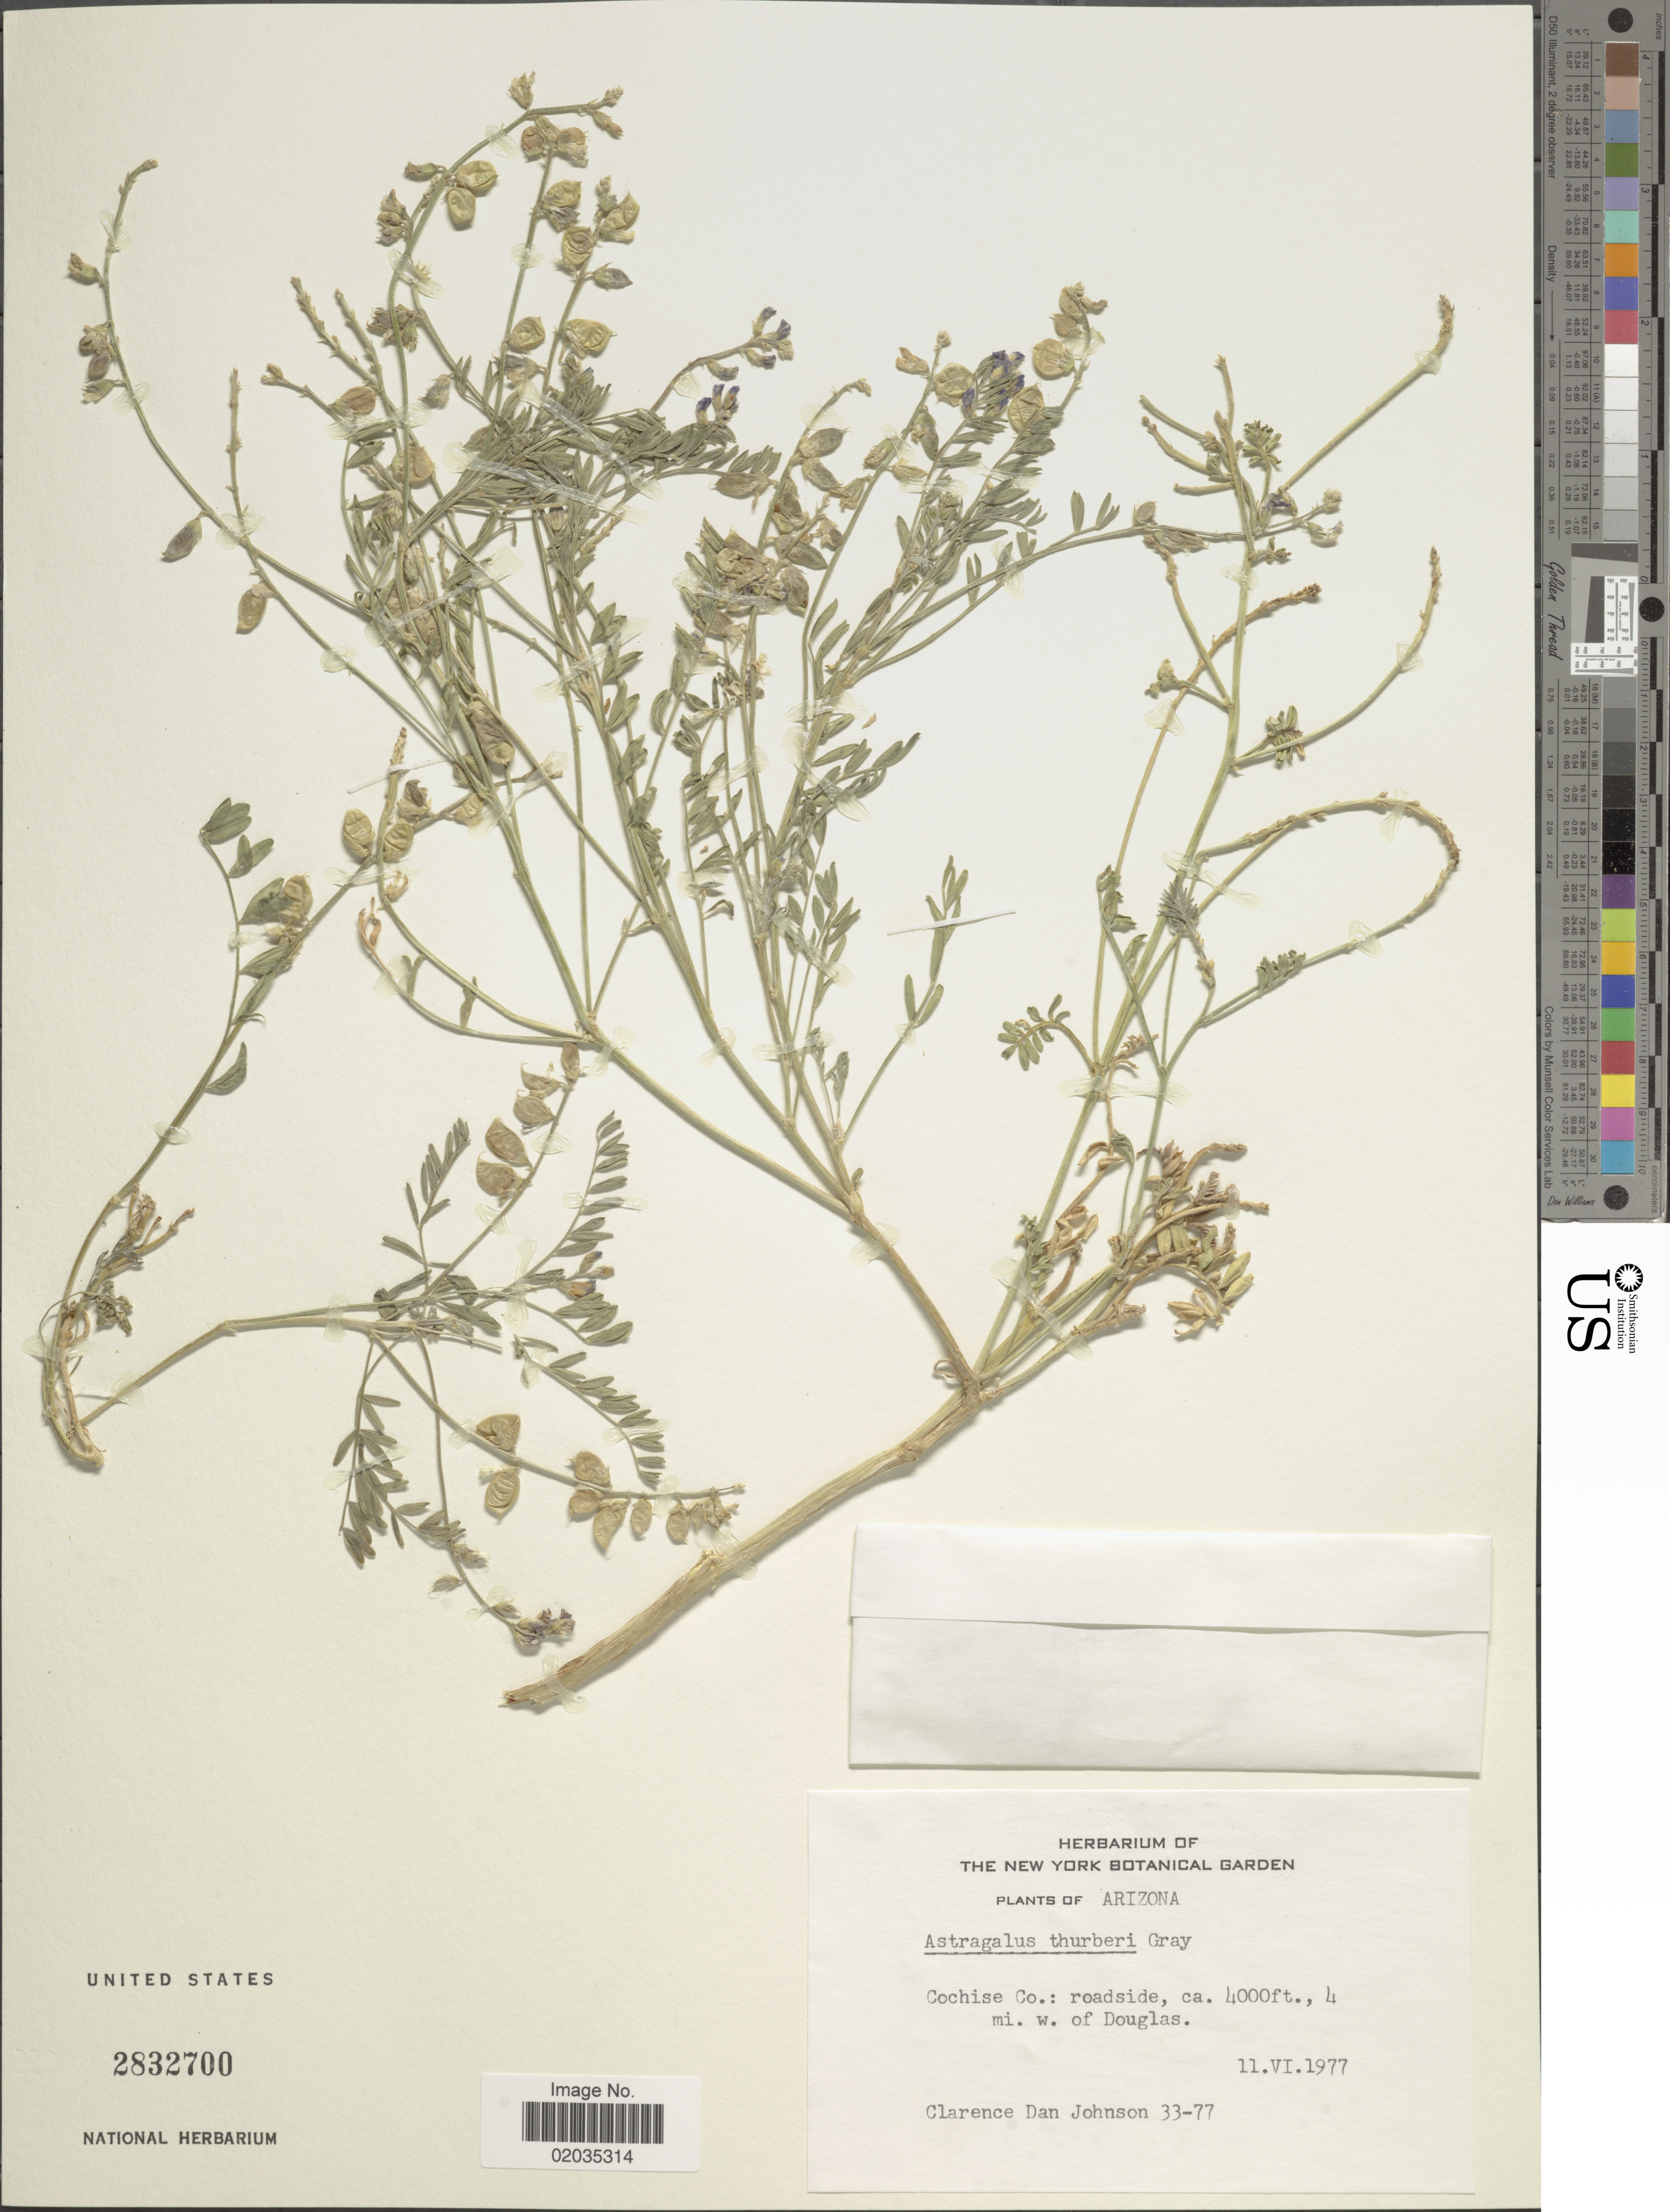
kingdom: Plantae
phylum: Tracheophyta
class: Magnoliopsida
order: Fabales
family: Fabaceae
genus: Astragalus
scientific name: Astragalus thurberi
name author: A. Gray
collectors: C. D. Johnson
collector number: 33-77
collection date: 1977-06-11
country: United States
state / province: Arizona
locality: Cochise Co.: 4 mi. w. of Douglas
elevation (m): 1219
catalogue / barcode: US 2832700